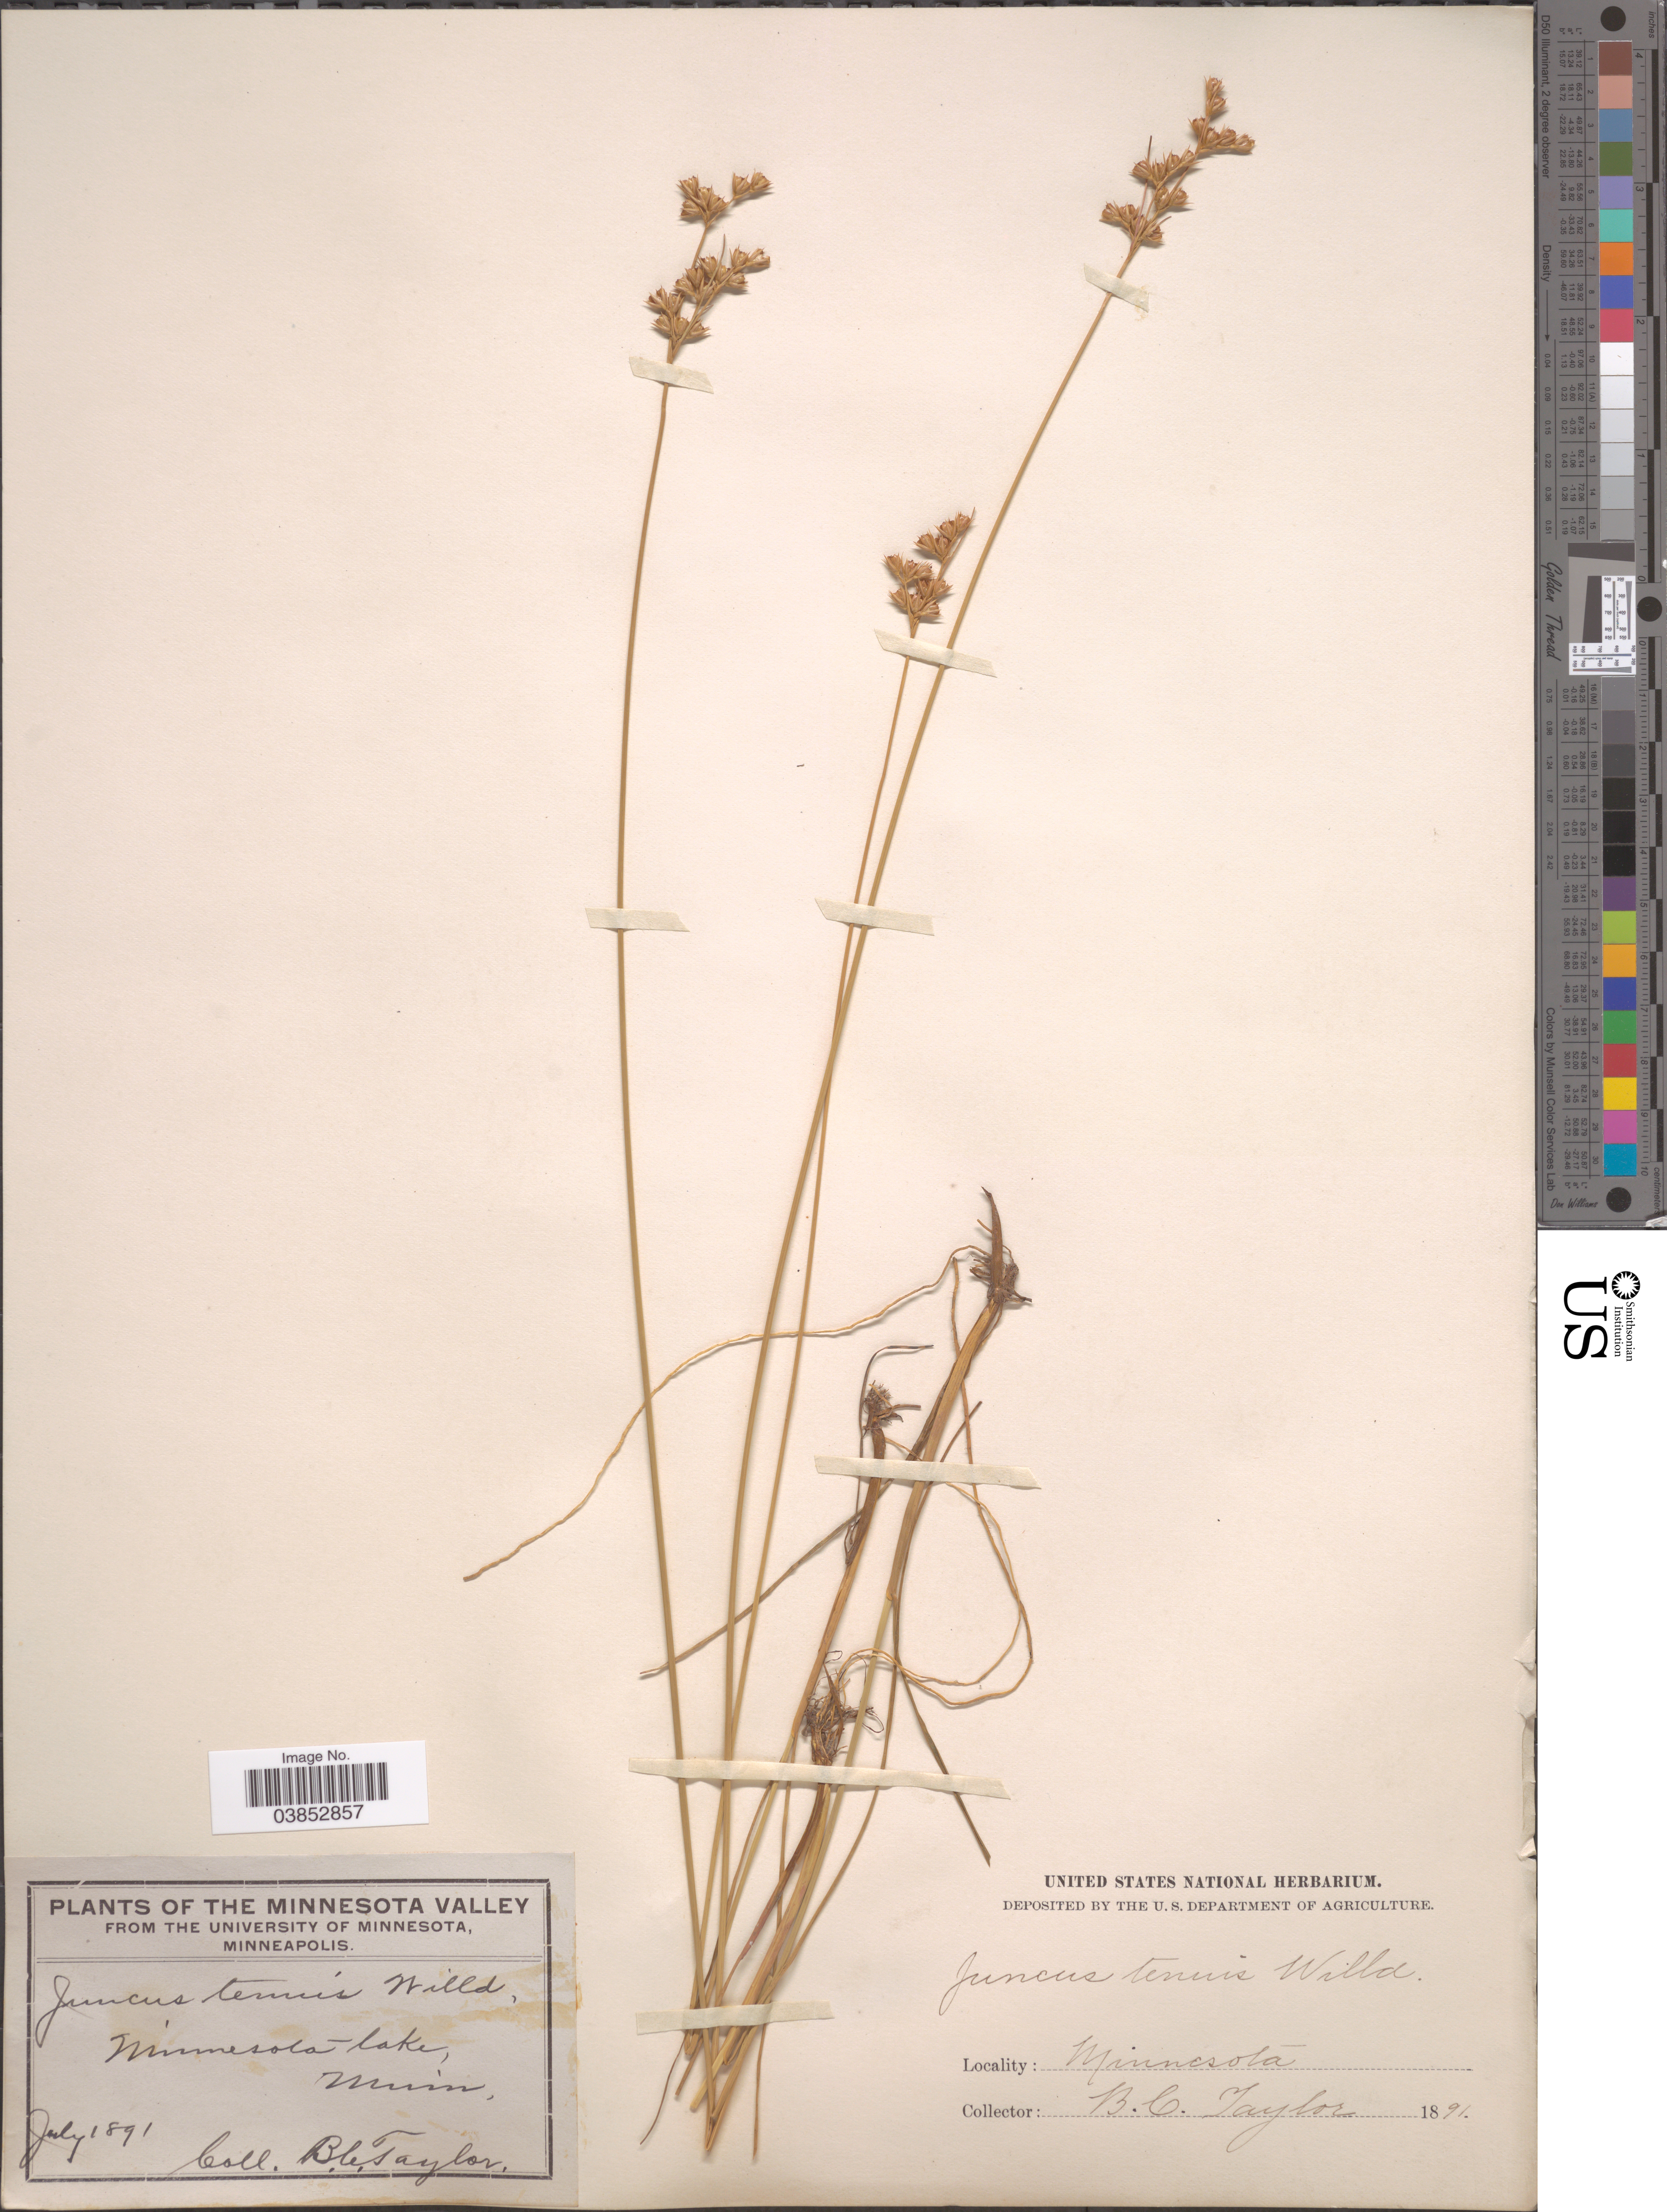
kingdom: Plantae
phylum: Tracheophyta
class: Liliopsida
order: Poales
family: Juncaceae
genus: Juncus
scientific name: Juncus dudleyi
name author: Wiegand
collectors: B. C. Taylor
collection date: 1891-07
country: United States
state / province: Minnesota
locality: Minnesota Lake.